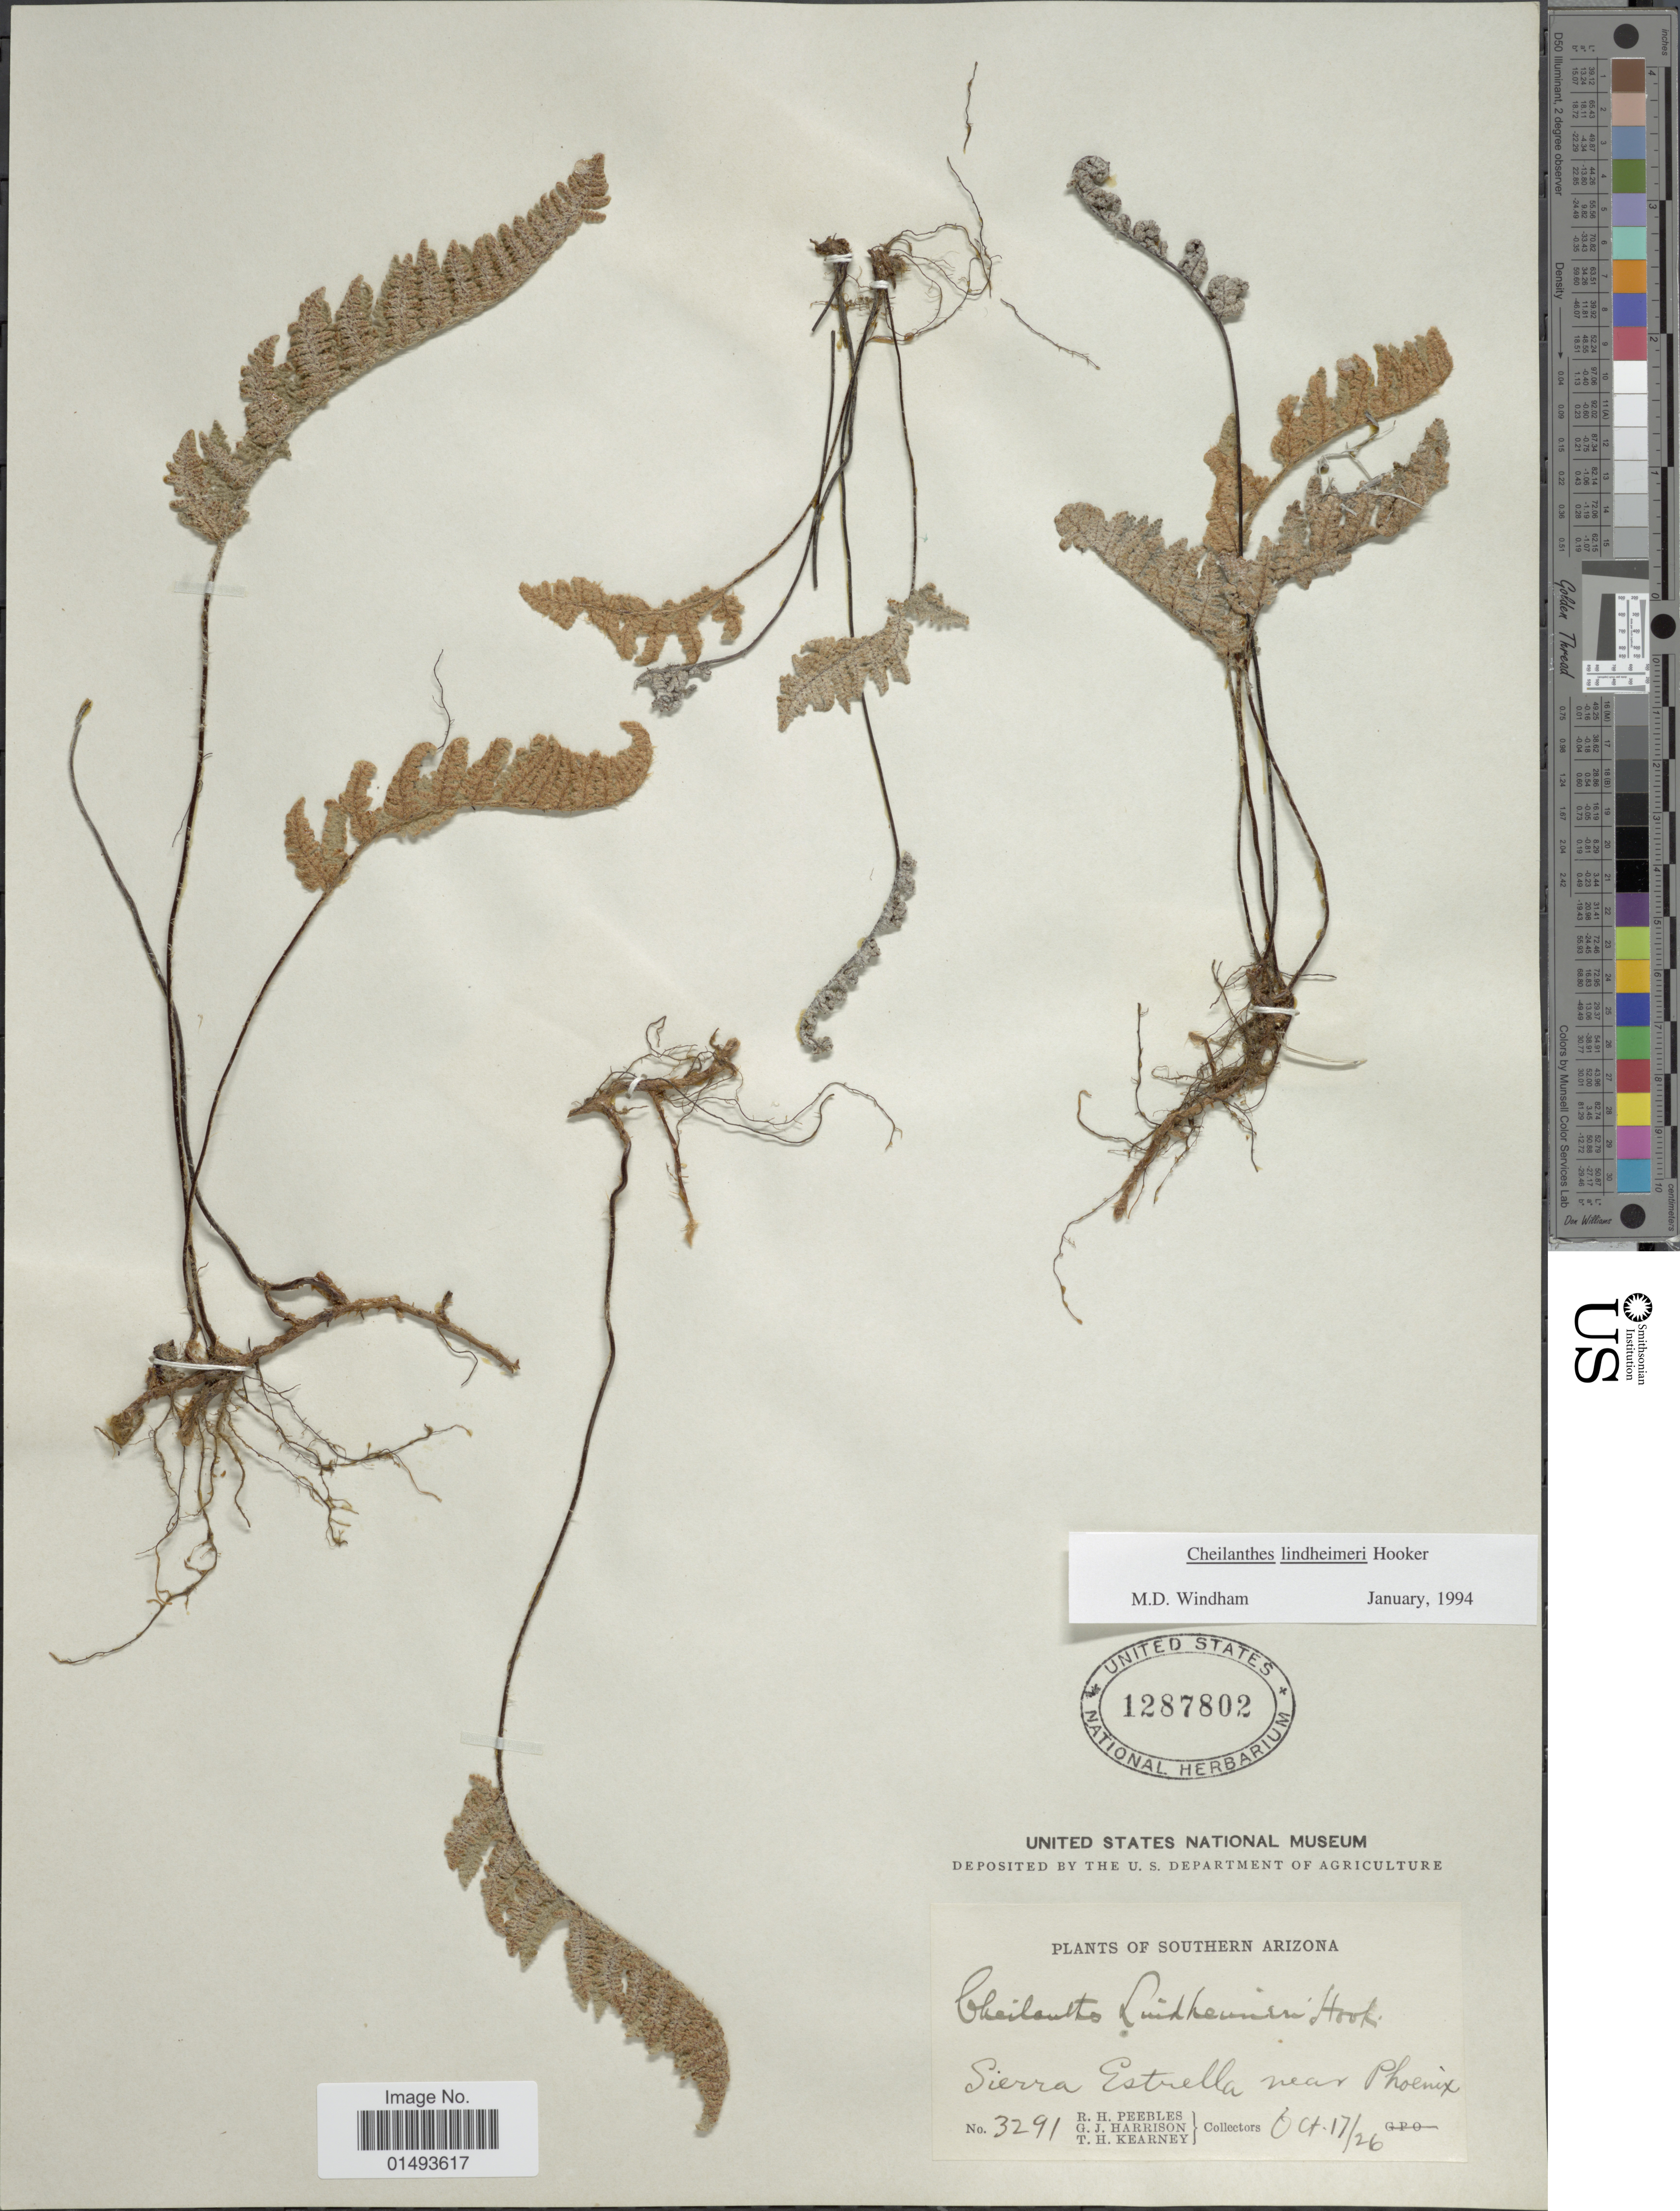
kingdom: Plantae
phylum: Tracheophyta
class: Polypodiopsida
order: Polypodiales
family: Pteridaceae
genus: Myriopteris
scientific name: Myriopteris lindheimeri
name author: (Hook.) J. Sm.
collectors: R. H. Peebles, G. J. Harrison & T. H. Kearney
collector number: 3291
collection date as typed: Transcribed d/m/y: 17/10/26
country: United States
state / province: Arizona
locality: Plants of southern Arizona, Sierra Estrella near Phoenix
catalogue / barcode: US 1287802